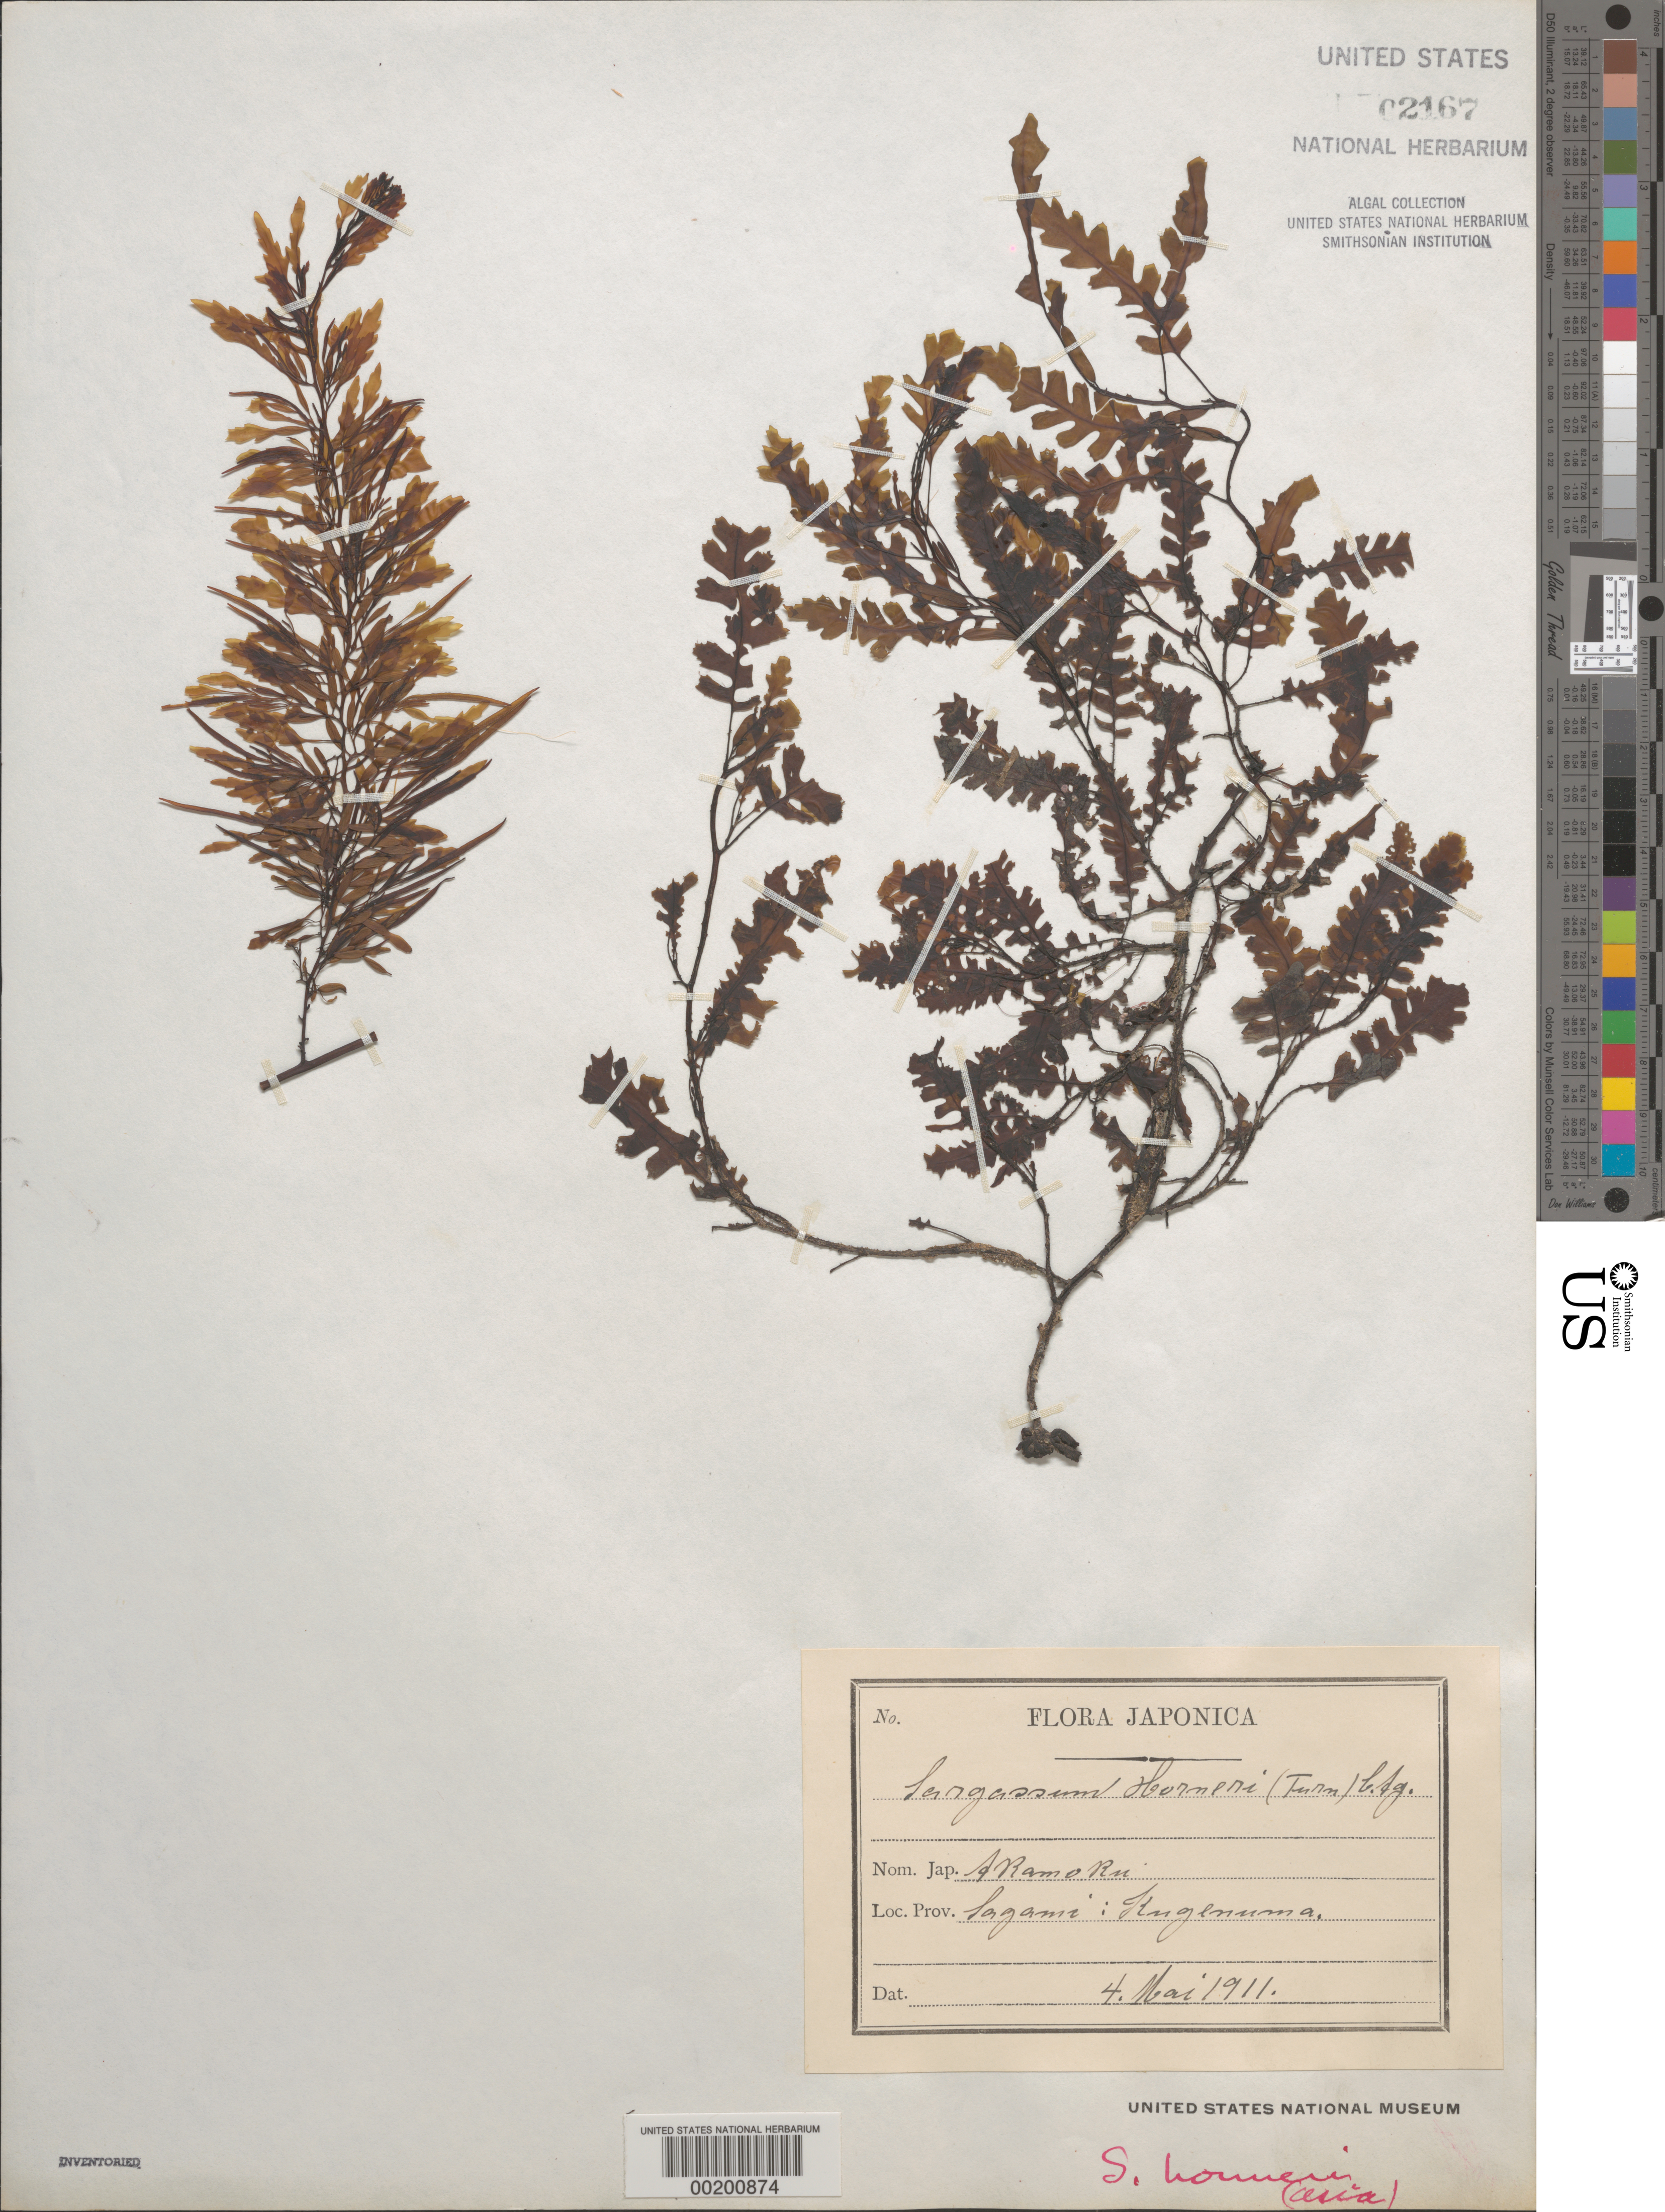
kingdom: Chromista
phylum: Ochrophyta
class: Phaeophyceae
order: Fucales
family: Sargassaceae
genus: Sargassum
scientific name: Sargassum horneri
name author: (Turner) C. Agardh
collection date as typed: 04 May 1911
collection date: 1911-05-04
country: Japan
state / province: Kanagawa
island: Honshu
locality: Kugenuma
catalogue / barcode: US 2167